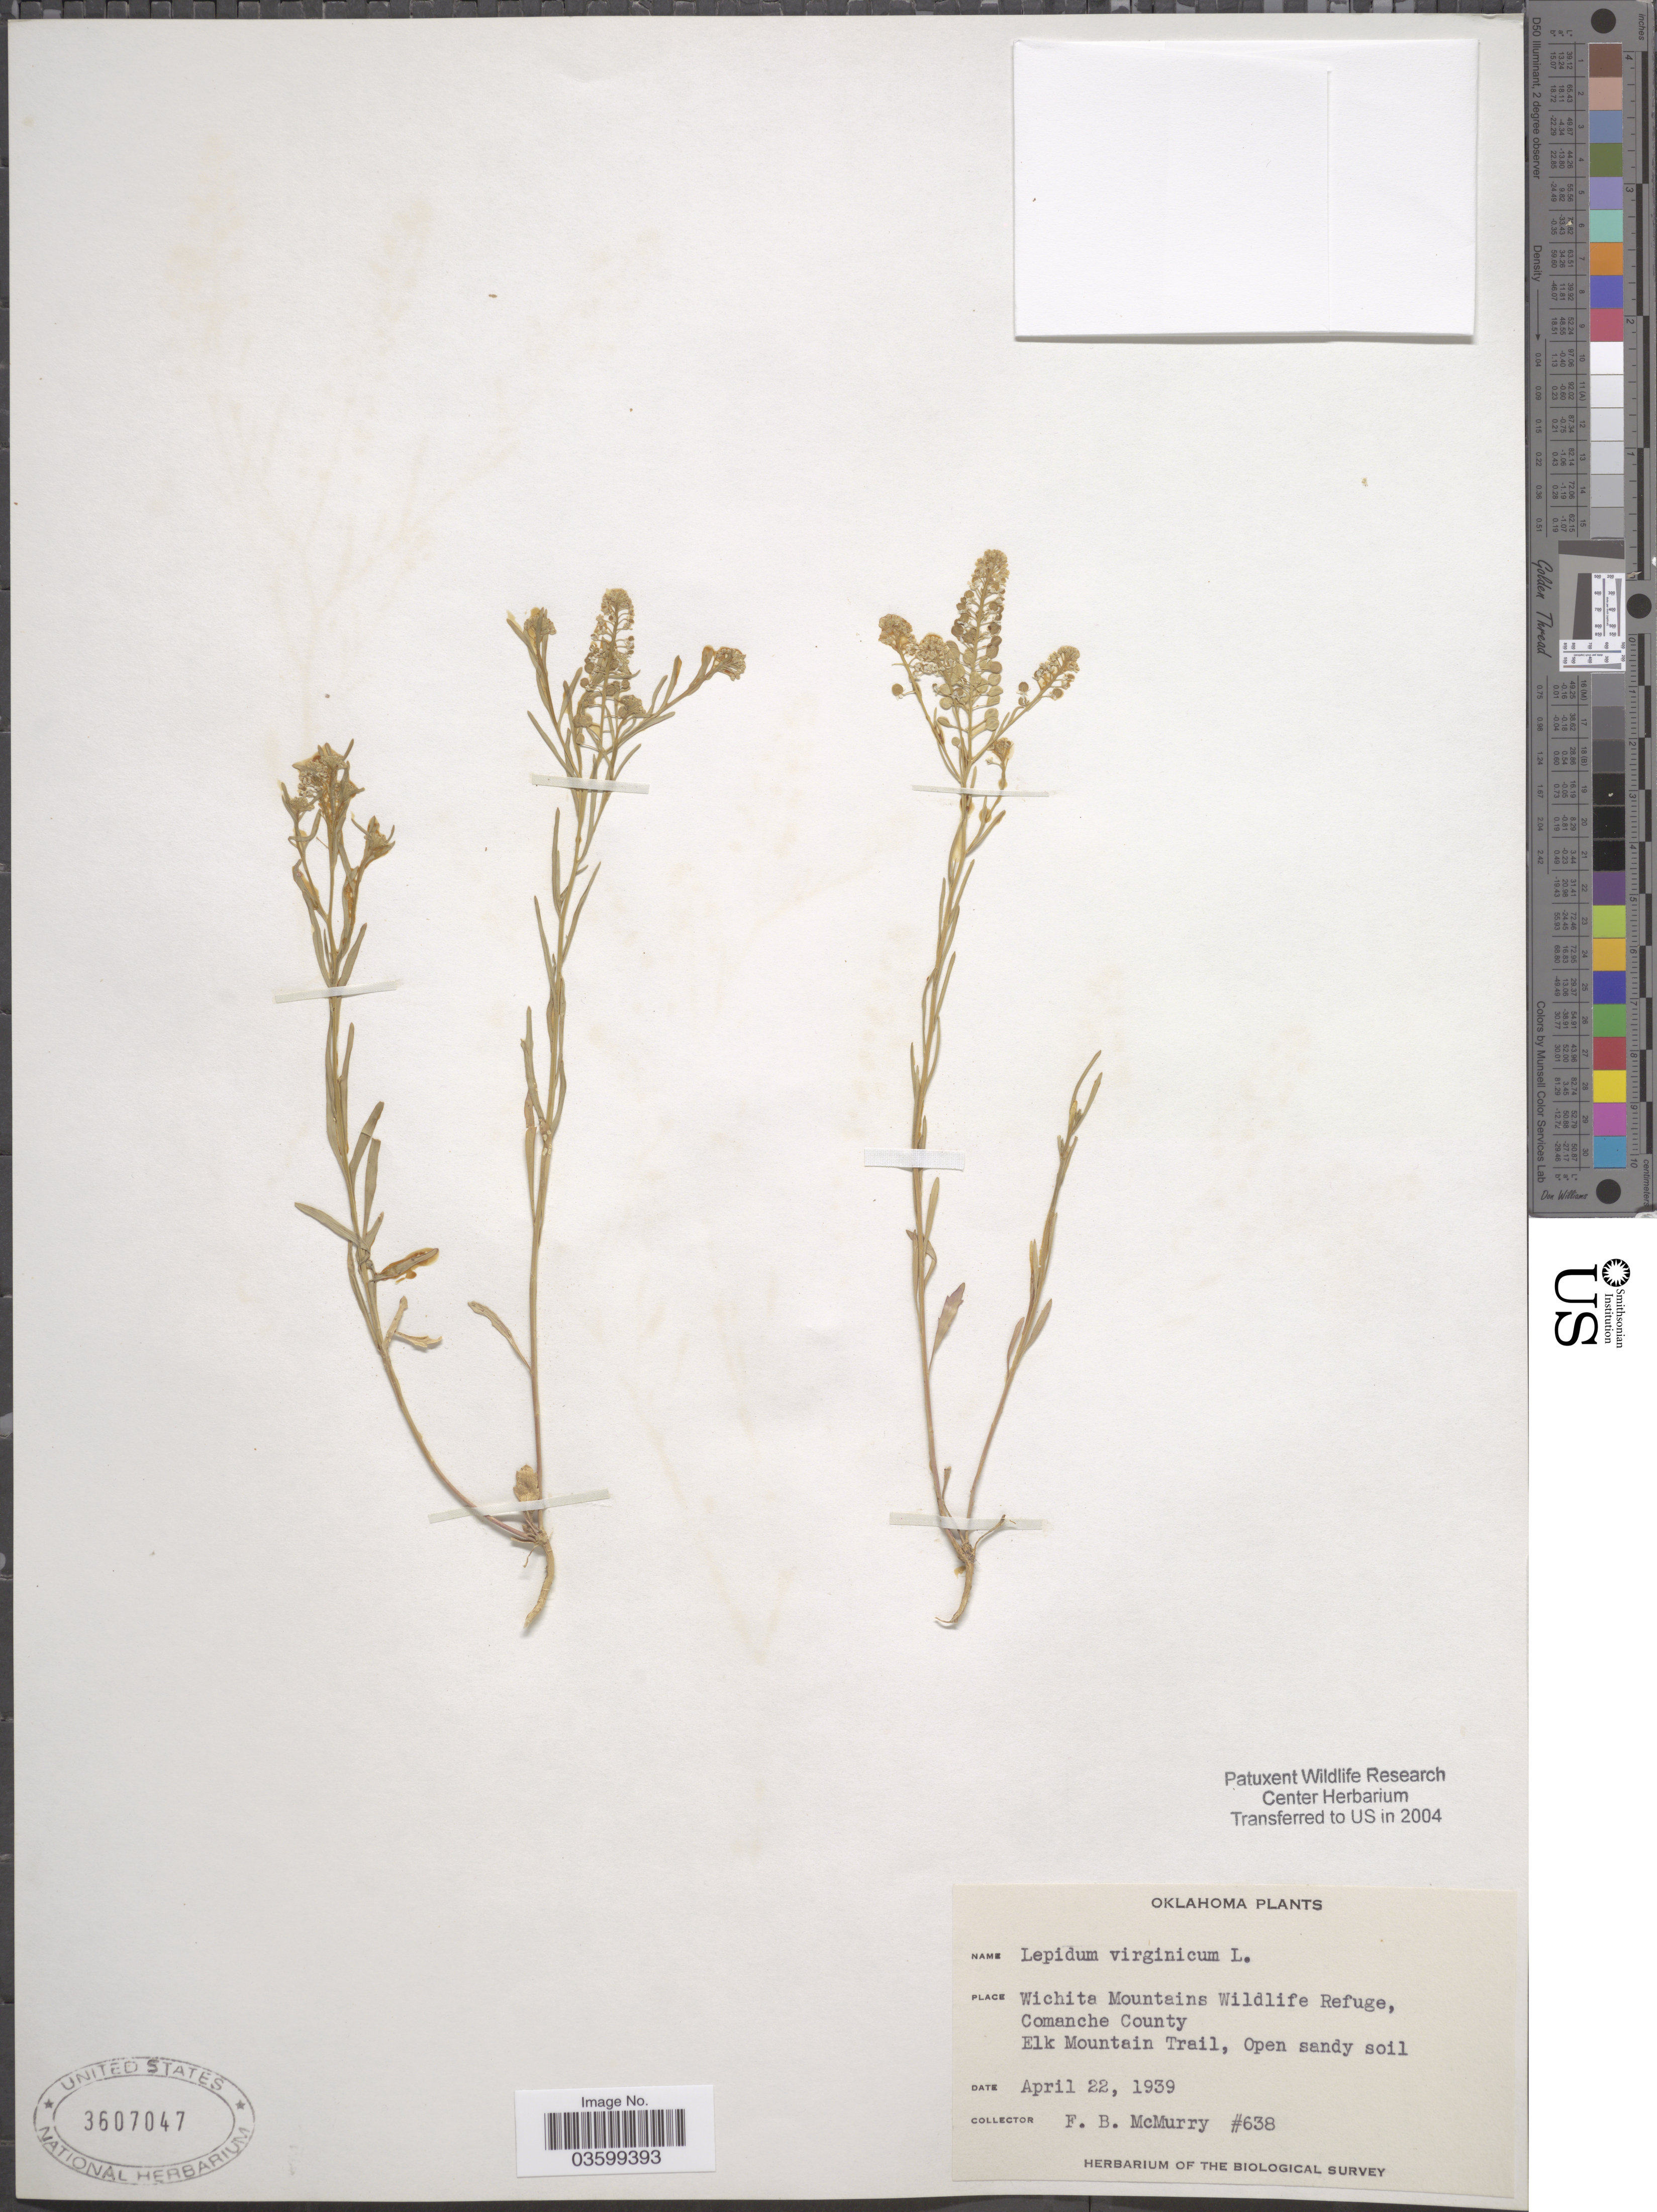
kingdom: Plantae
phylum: Tracheophyta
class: Magnoliopsida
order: Brassicales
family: Brassicaceae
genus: Lepidium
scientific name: Lepidium virginicum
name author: L.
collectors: F. B. McMurry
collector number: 638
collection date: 1939-04-22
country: United States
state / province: Oklahoma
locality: Wichita Mountains Wildlife Refuge, Comanche County. Elk Mountain Trail.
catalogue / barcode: US 3607047